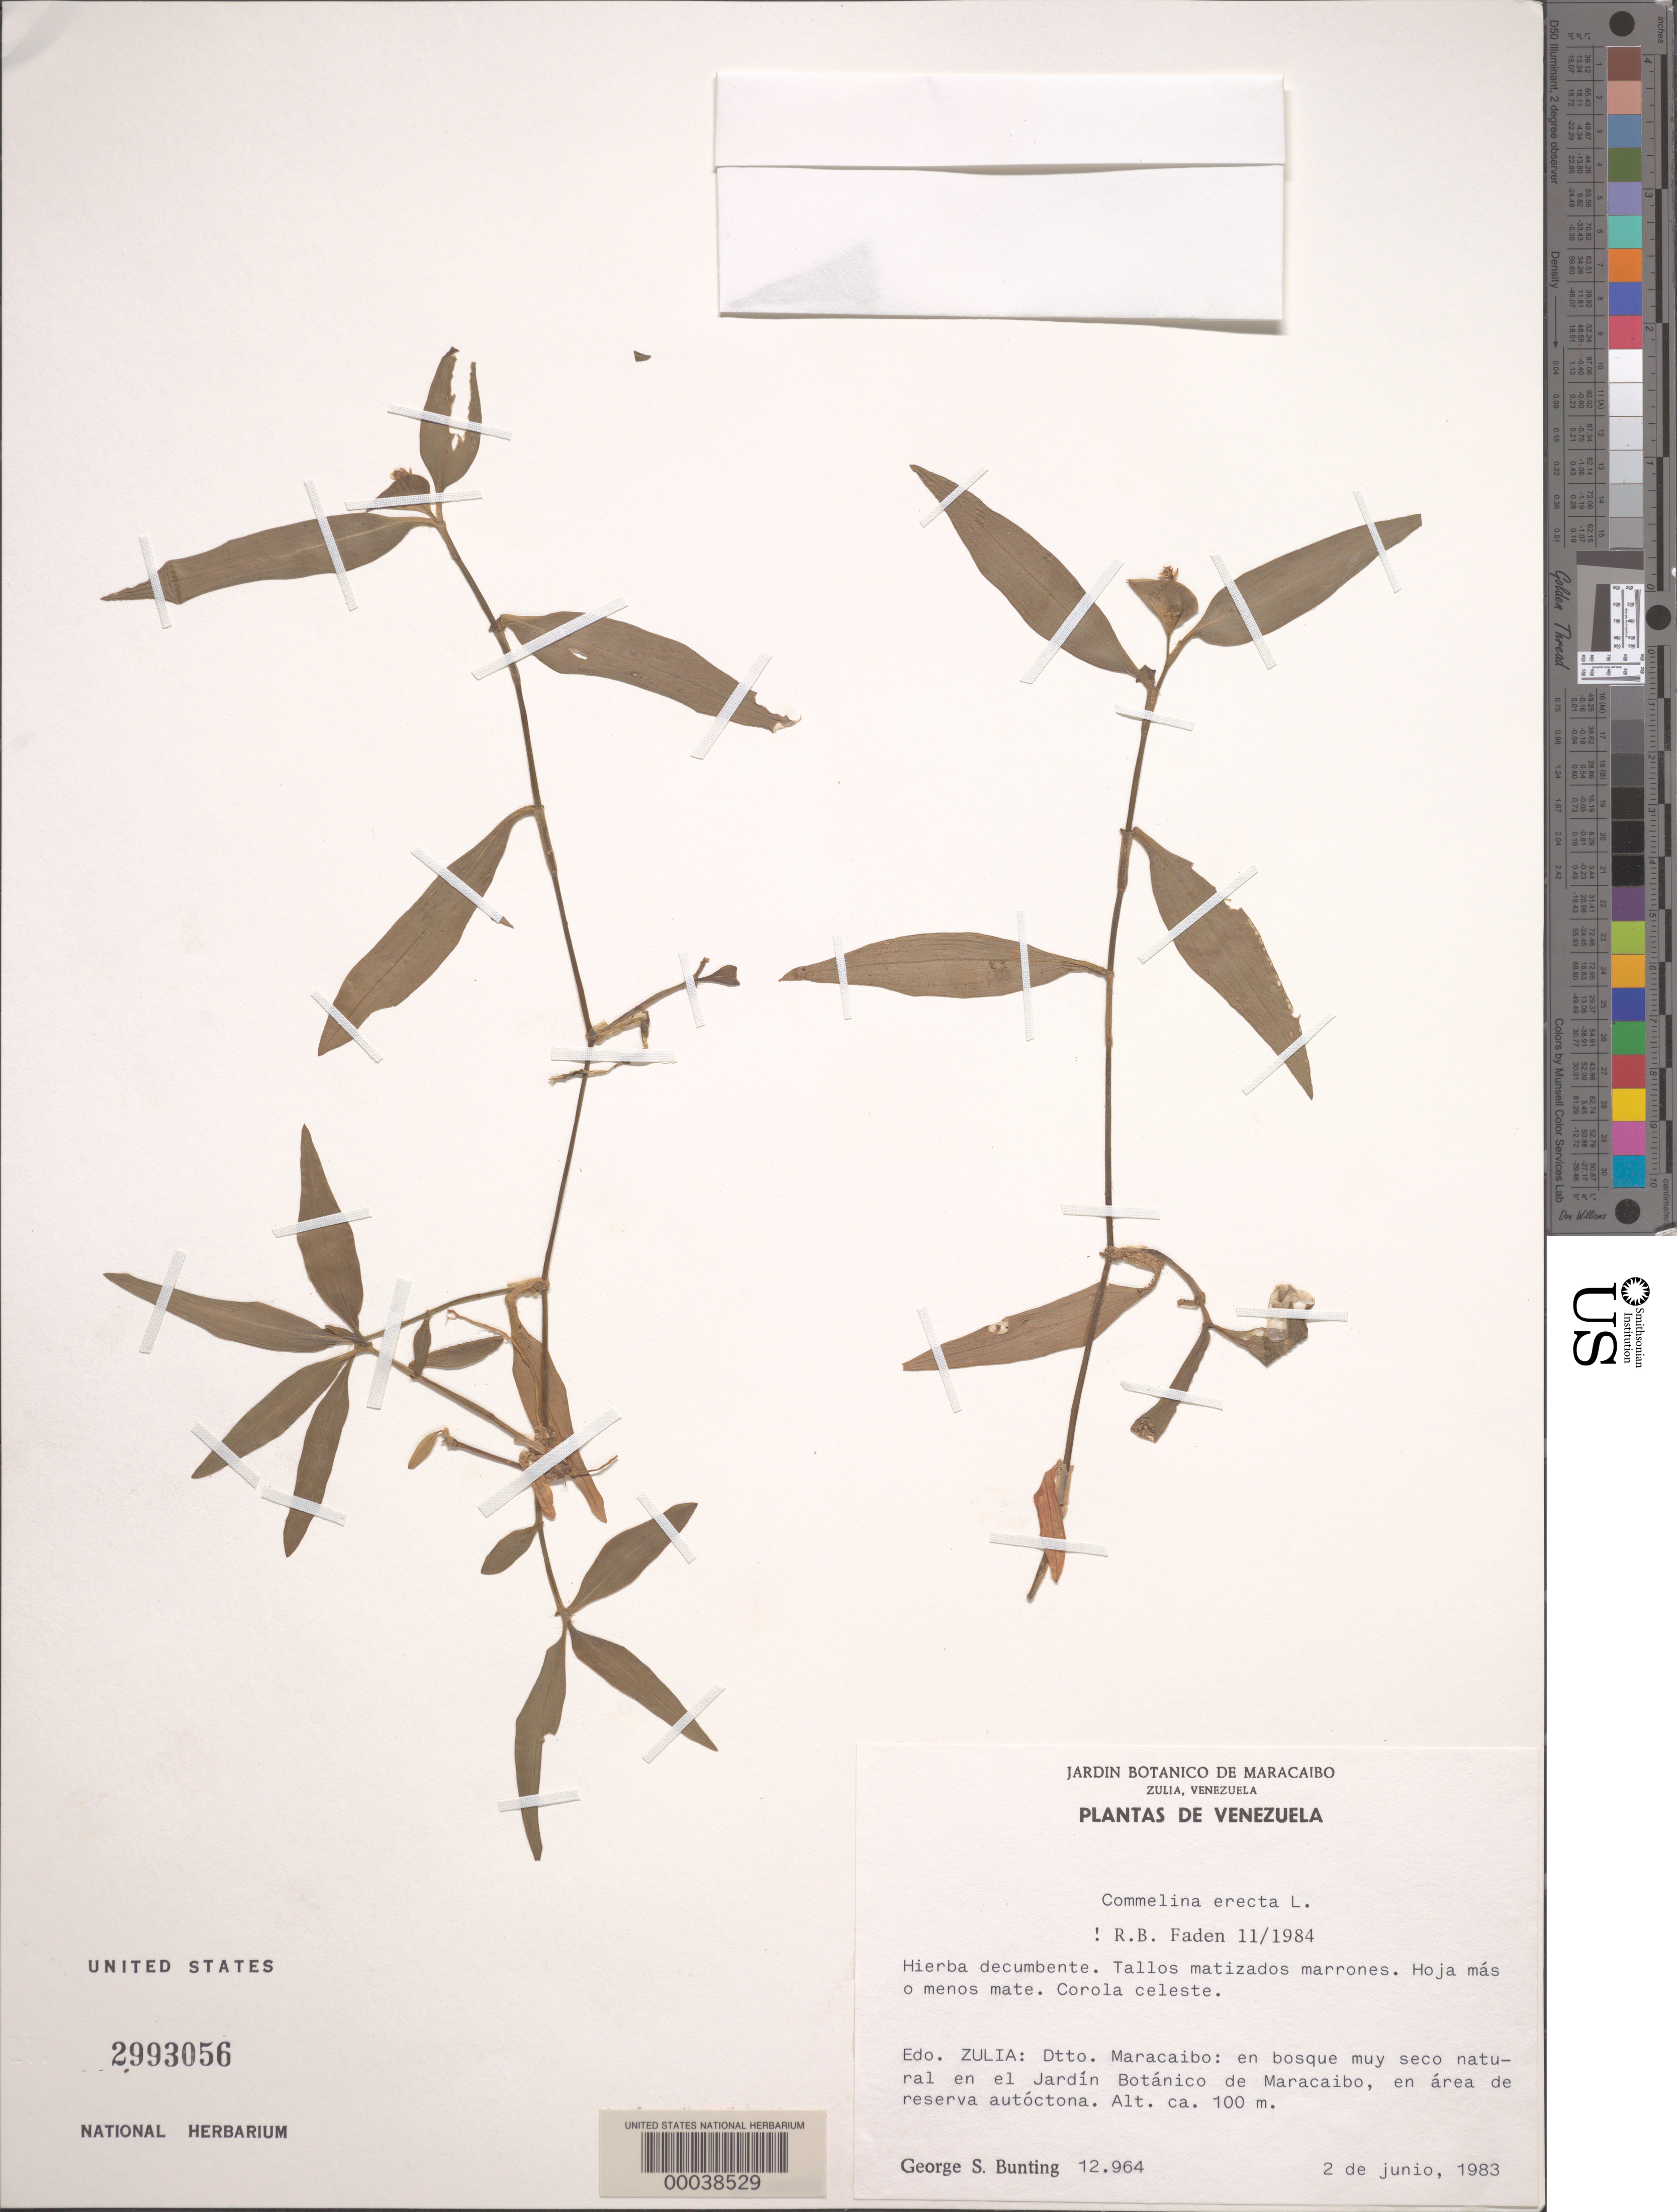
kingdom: Plantae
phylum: Tracheophyta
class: Liliopsida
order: Commelinales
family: Commelinaceae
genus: Commelina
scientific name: Commelina erecta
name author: L.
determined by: Faden, Robert B., (US), Smithsonian Institution - National Museum of Natural History (UNITED STATES)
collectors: G. S. Bunting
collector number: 12.964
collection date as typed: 02 Jan 1983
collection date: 1983-01-02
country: Venezuela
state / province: Zulia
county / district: Maracaibo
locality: Reserve area of botanical garden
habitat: Forest clearing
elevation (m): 100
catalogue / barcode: US 2993056